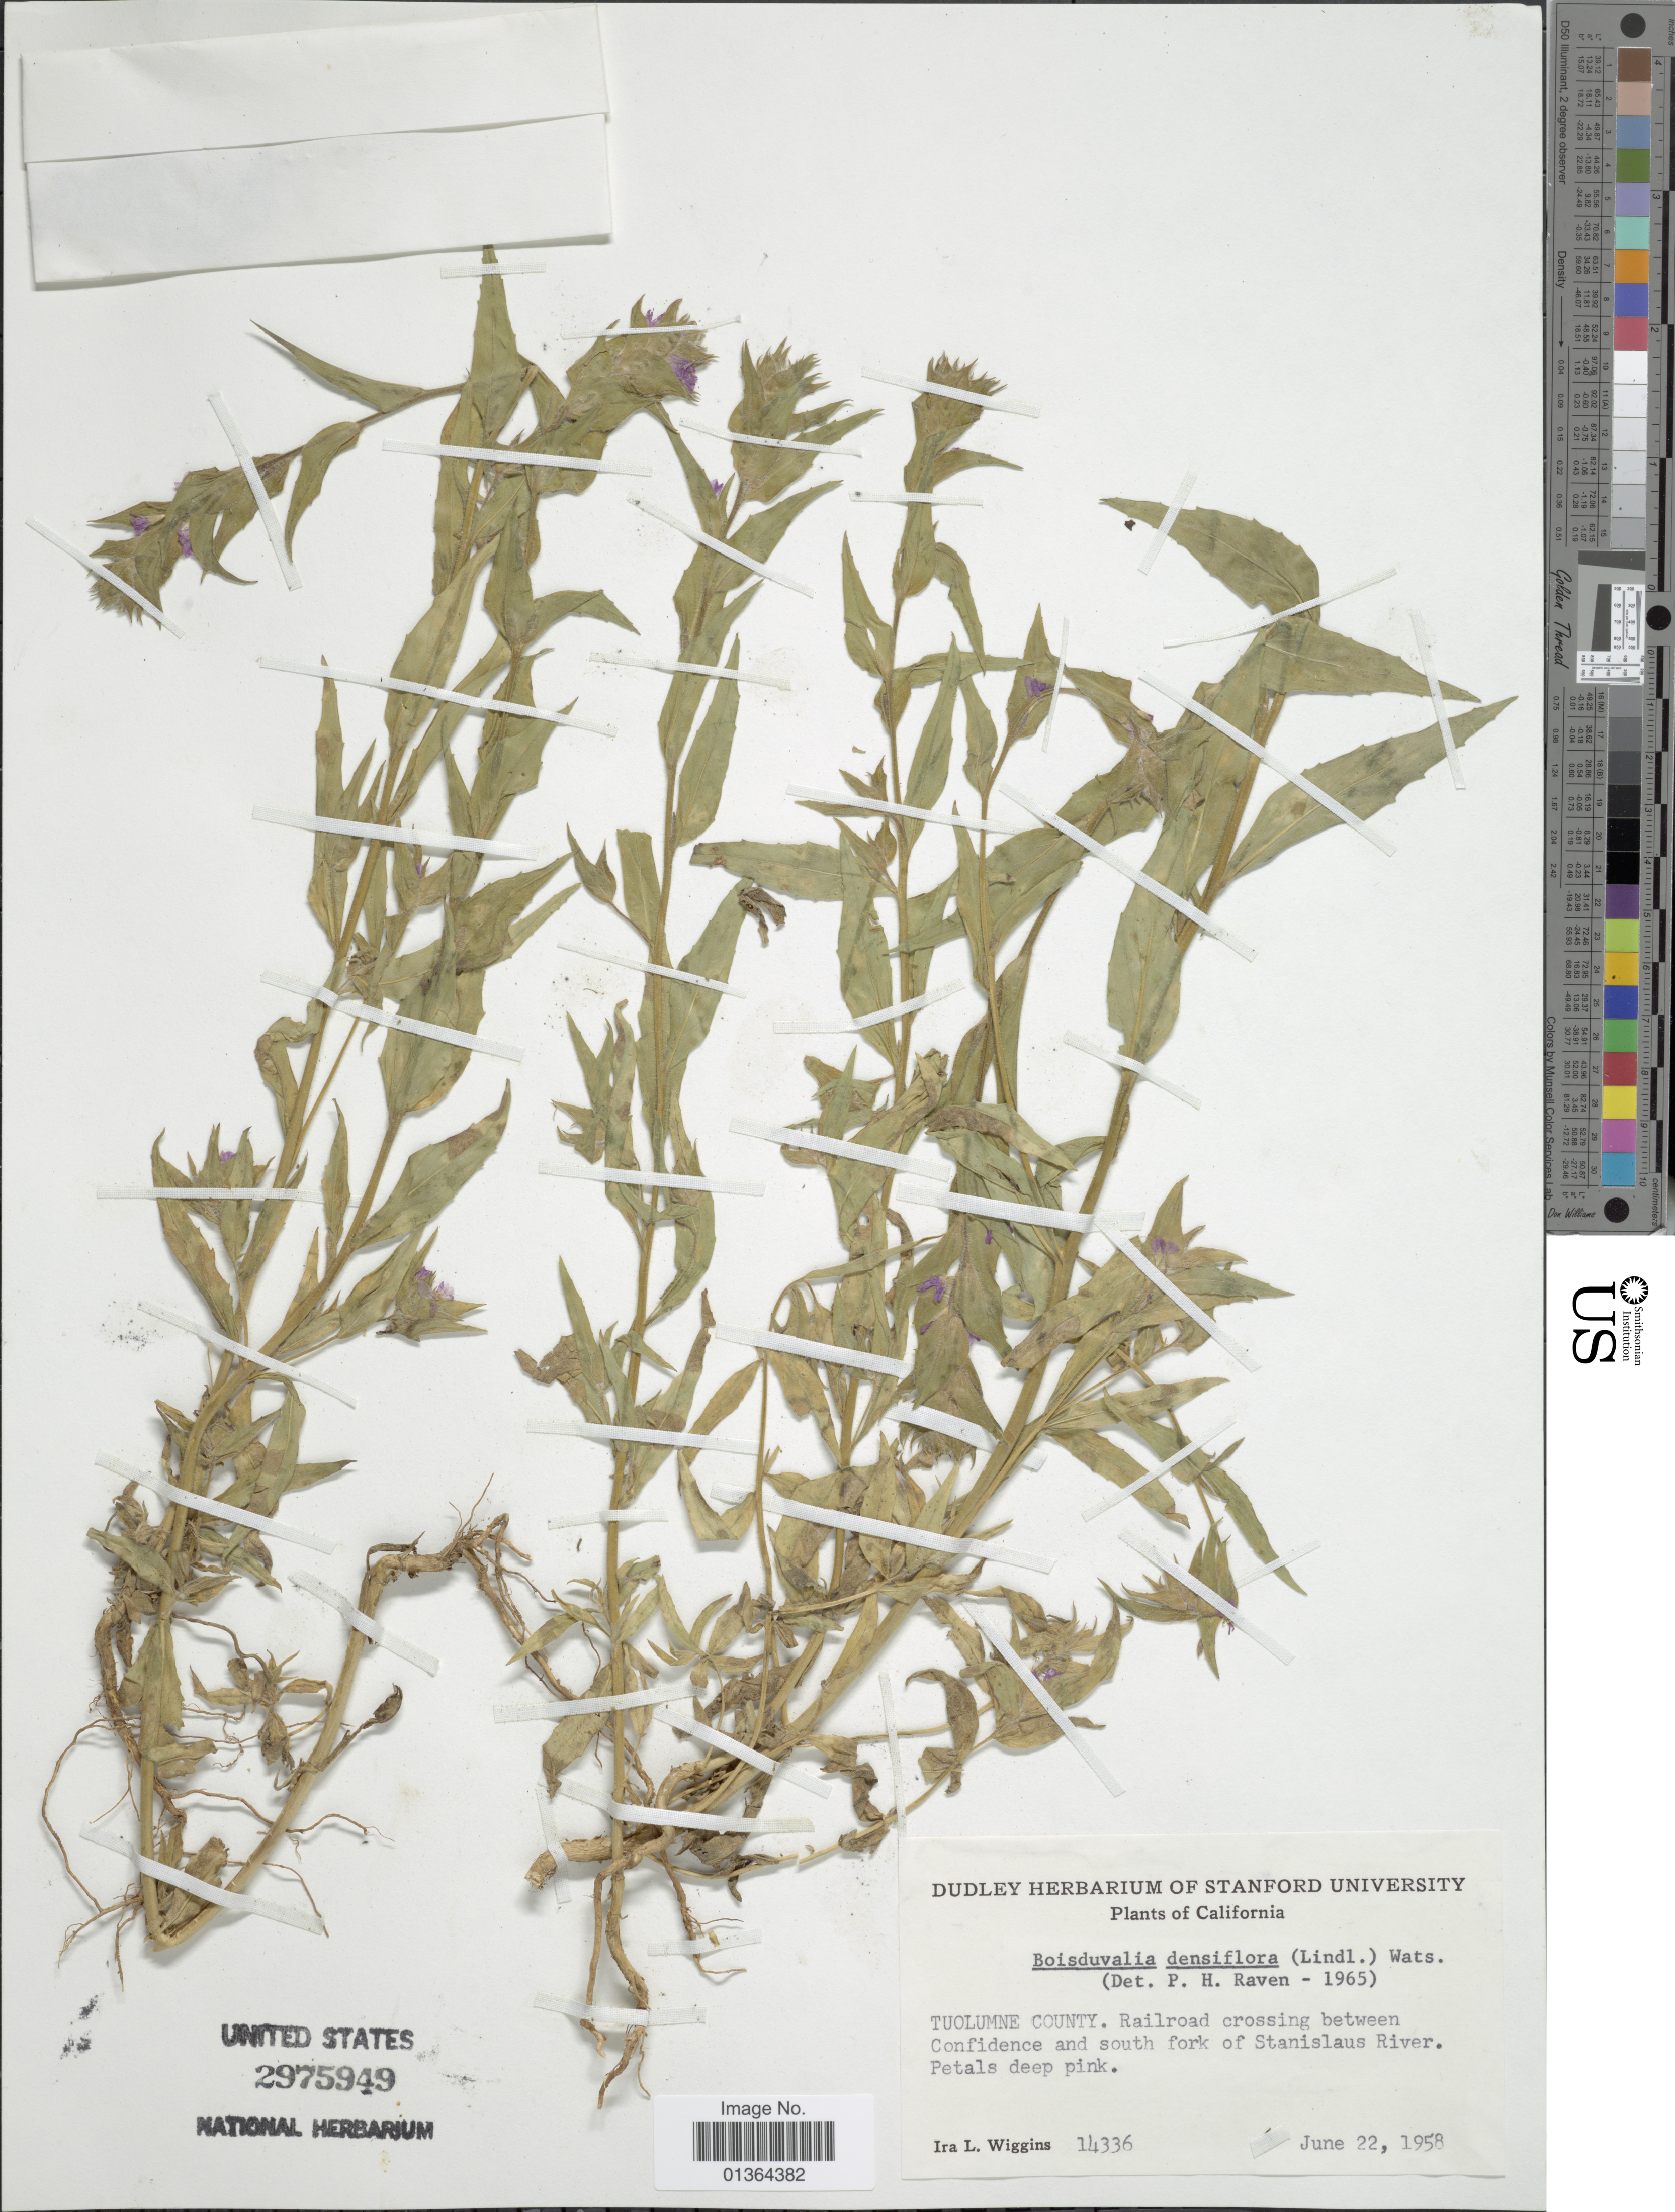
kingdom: Plantae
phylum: Tracheophyta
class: Magnoliopsida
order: Myrtales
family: Onagraceae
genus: Epilobium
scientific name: Epilobium densiflorum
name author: (Lindl.) Hoch & P.H. Raven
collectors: I. L. Wiggins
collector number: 14336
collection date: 1958-06-22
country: United States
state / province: California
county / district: Tuolumne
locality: Tuolumne County, railroad crossing between Confidence and south fork of Stanislaus River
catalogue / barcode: US 2975949